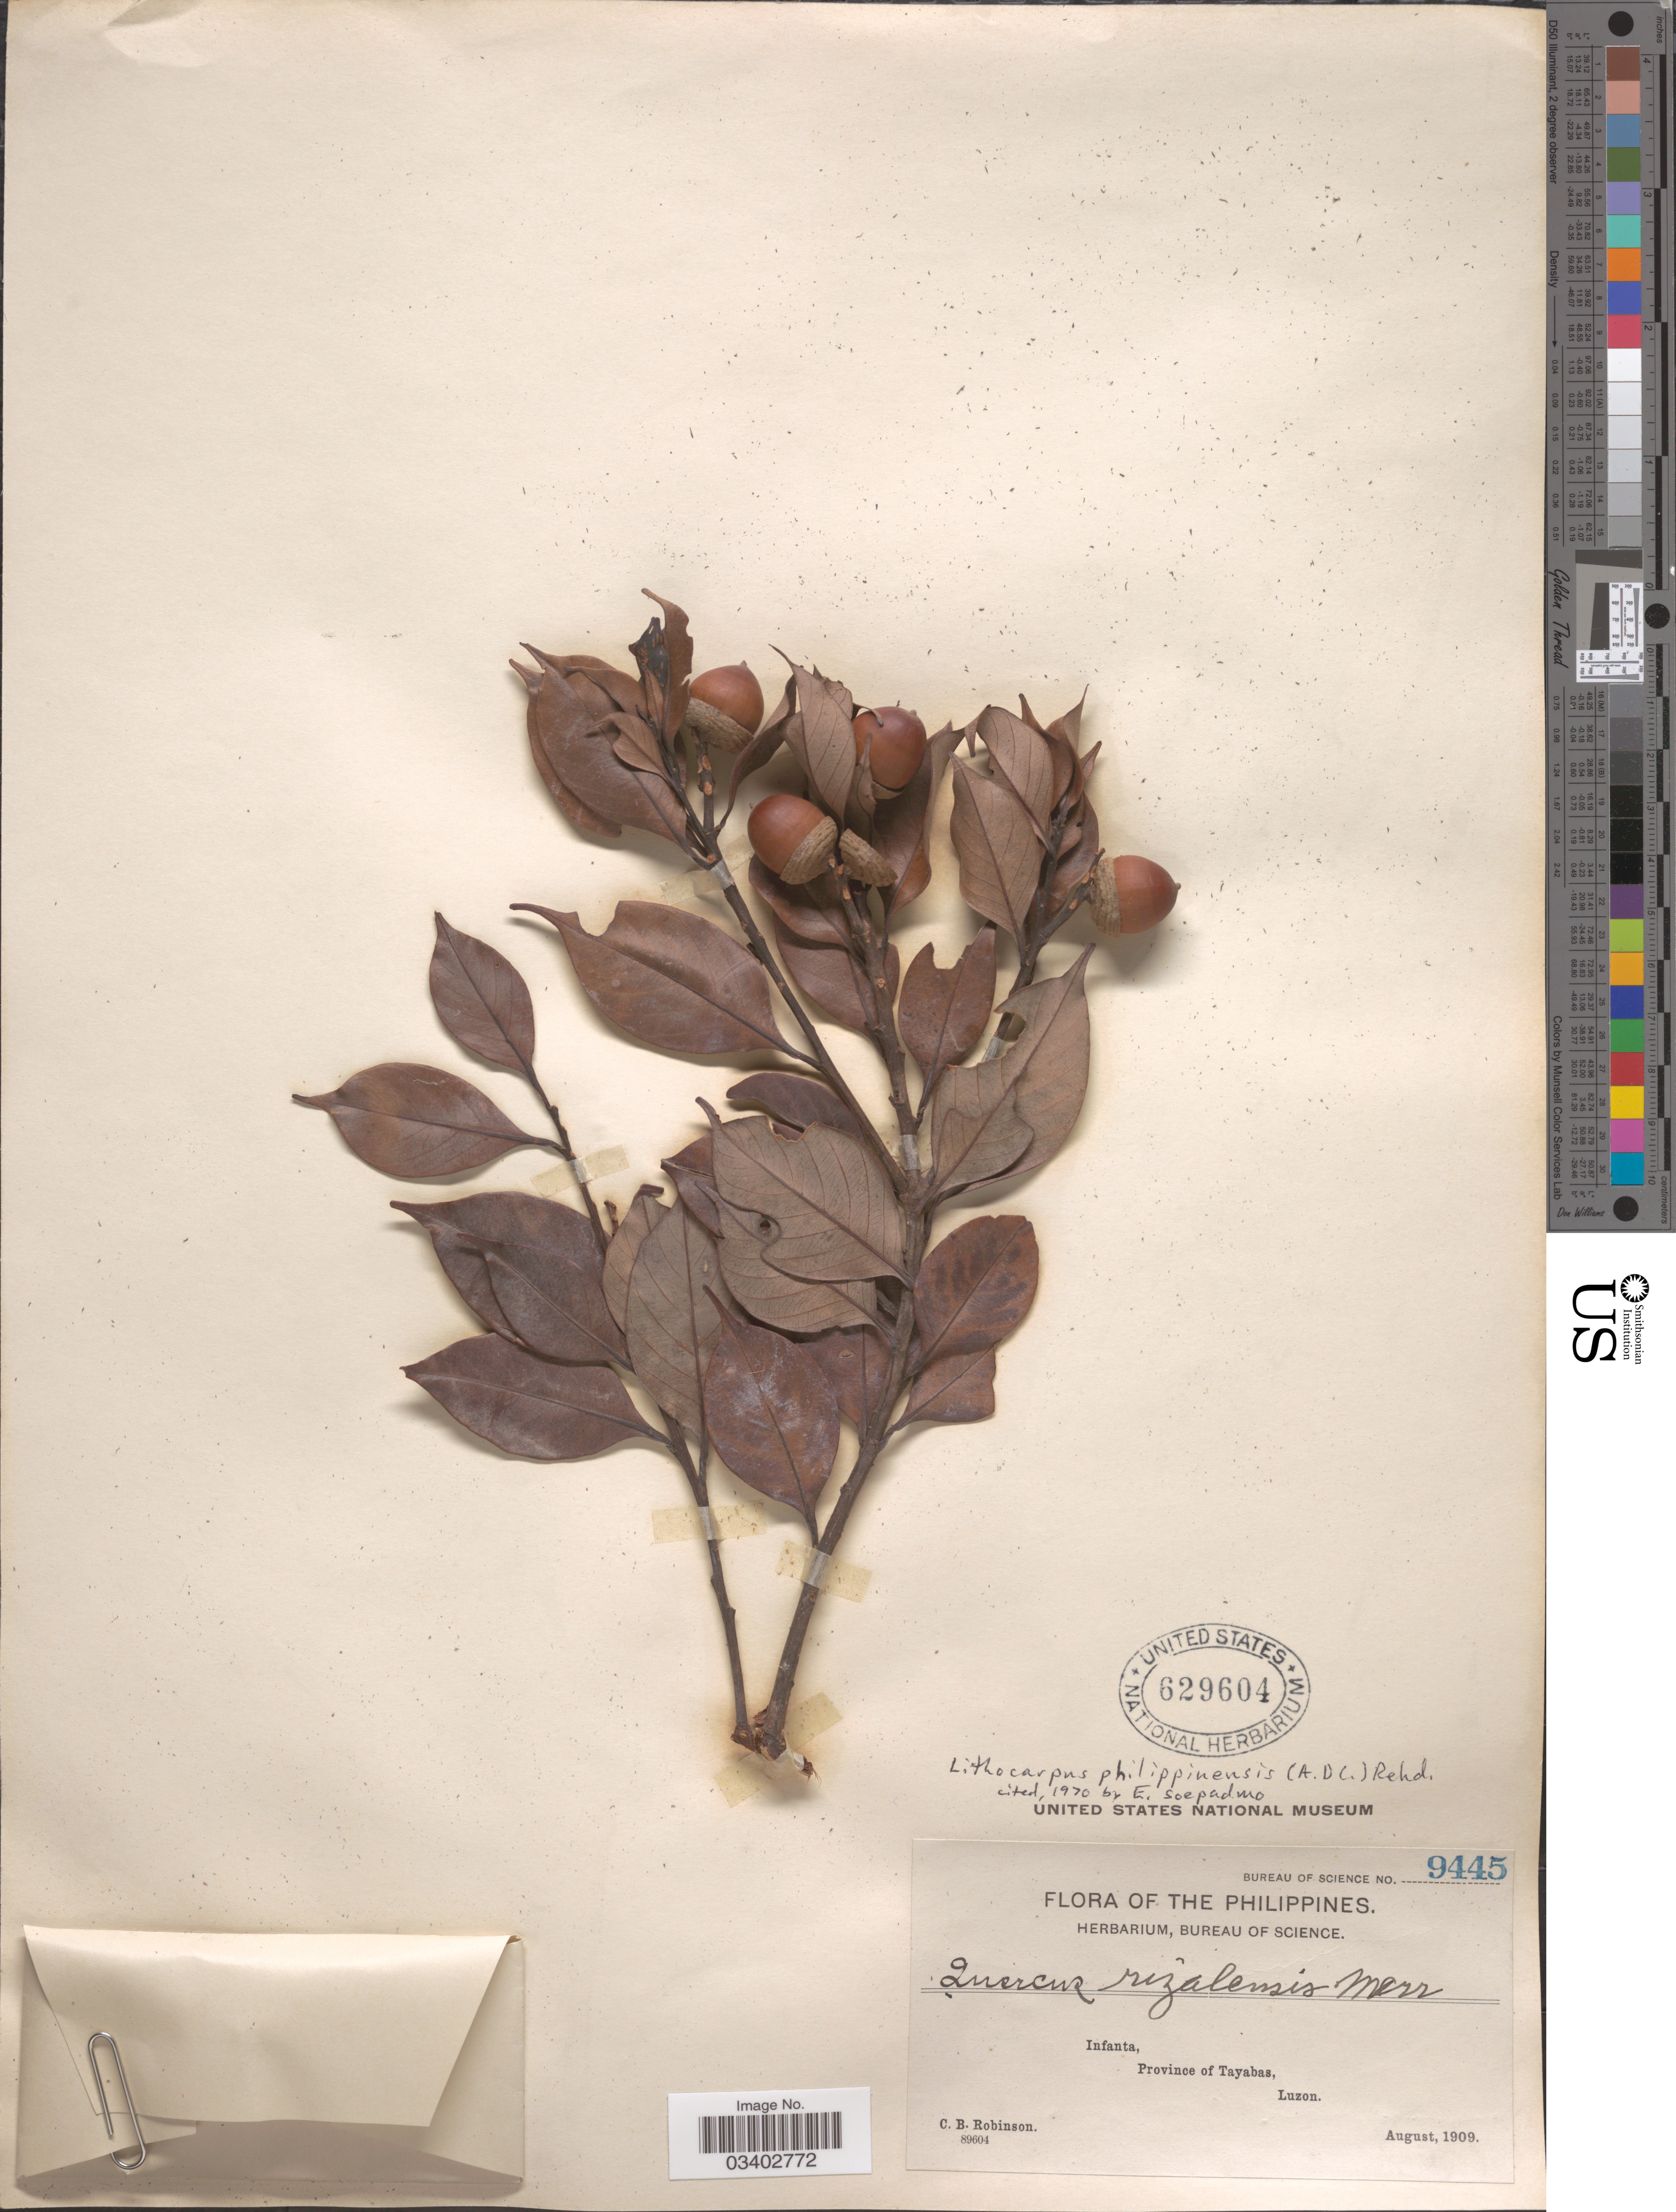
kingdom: Plantae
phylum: Tracheophyta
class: Magnoliopsida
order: Fagales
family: Fagaceae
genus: Lithocarpus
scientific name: Lithocarpus philippinensis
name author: (A. DC.) Rehder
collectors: C. Robinson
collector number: Bureau of Science 9445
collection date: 1909-08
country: Philippines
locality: Infanta, Province of Tayabas, Luzon.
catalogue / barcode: US 629604